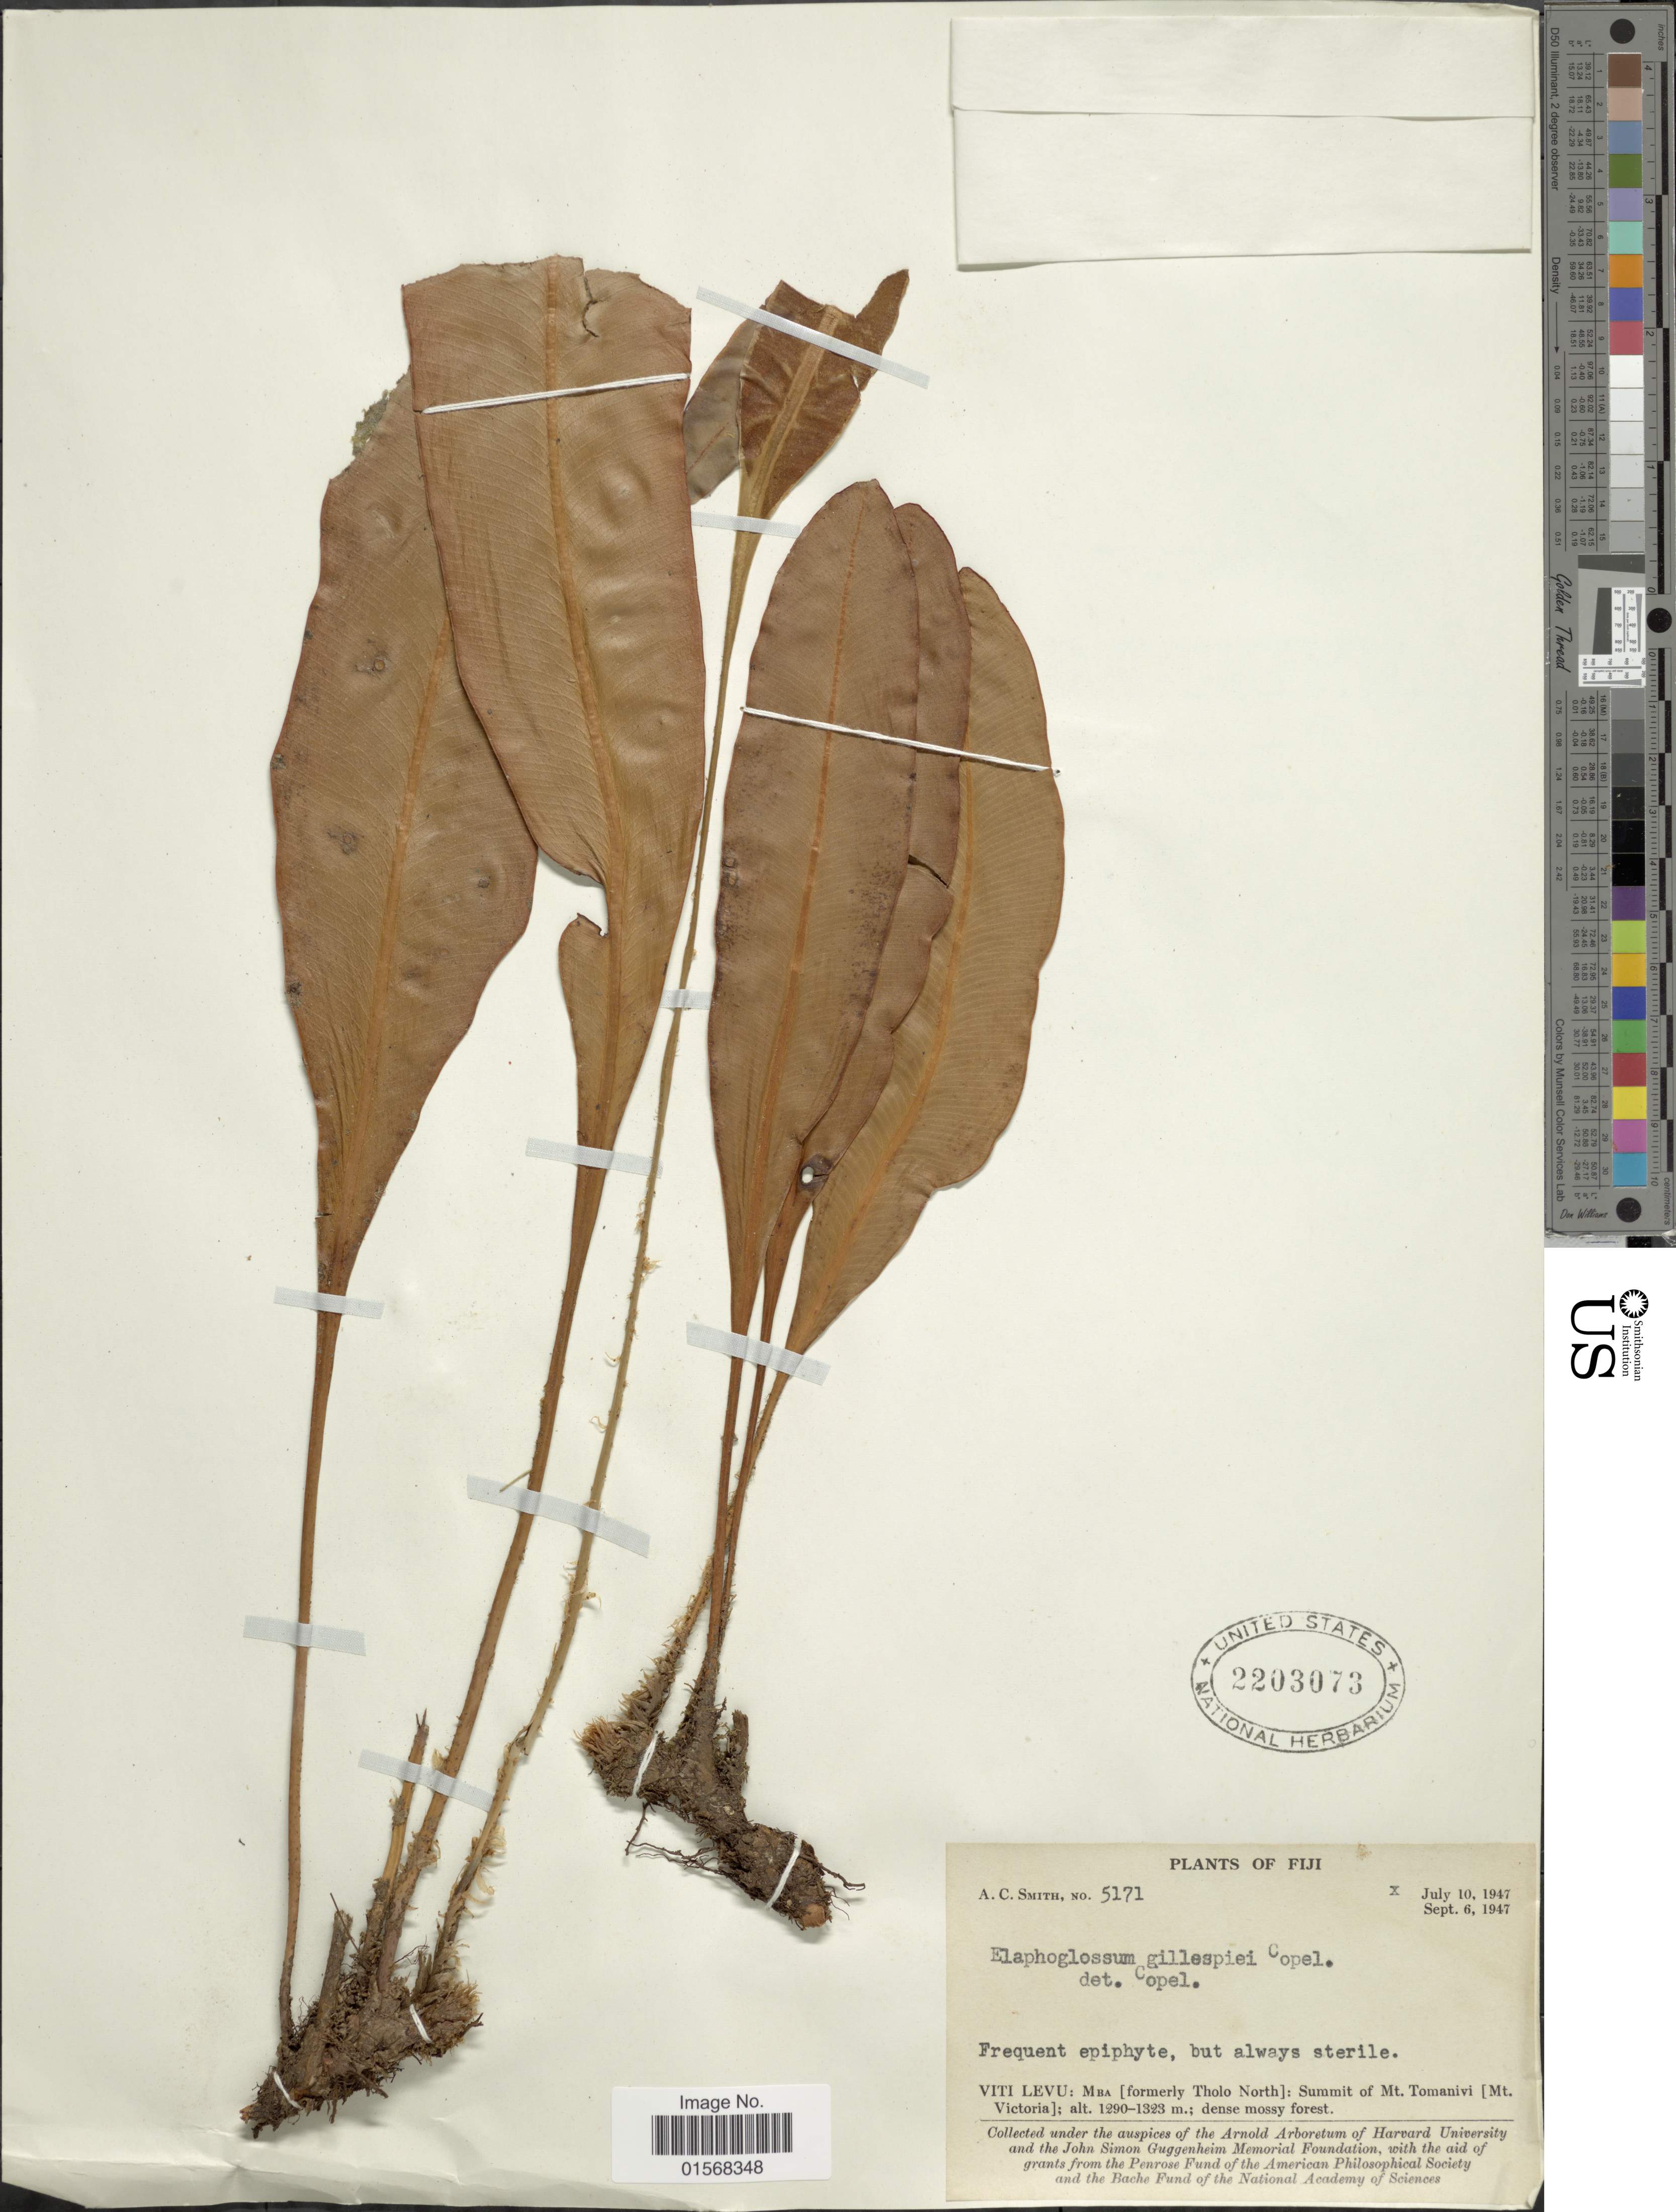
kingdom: Plantae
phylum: Tracheophyta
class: Polypodiopsida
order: Polypodiales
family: Dryopteridaceae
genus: Elaphoglossum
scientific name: Elaphoglossum gillespiei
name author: Copel.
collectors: A. C. Smith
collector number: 5171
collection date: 1947-07-10/1947-09-06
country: Fiji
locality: Viti Levu: Mba [formerly Tholo North]: Summit of Mt. Tomanivi [Mt. Victoria].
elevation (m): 1290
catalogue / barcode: US 2203073